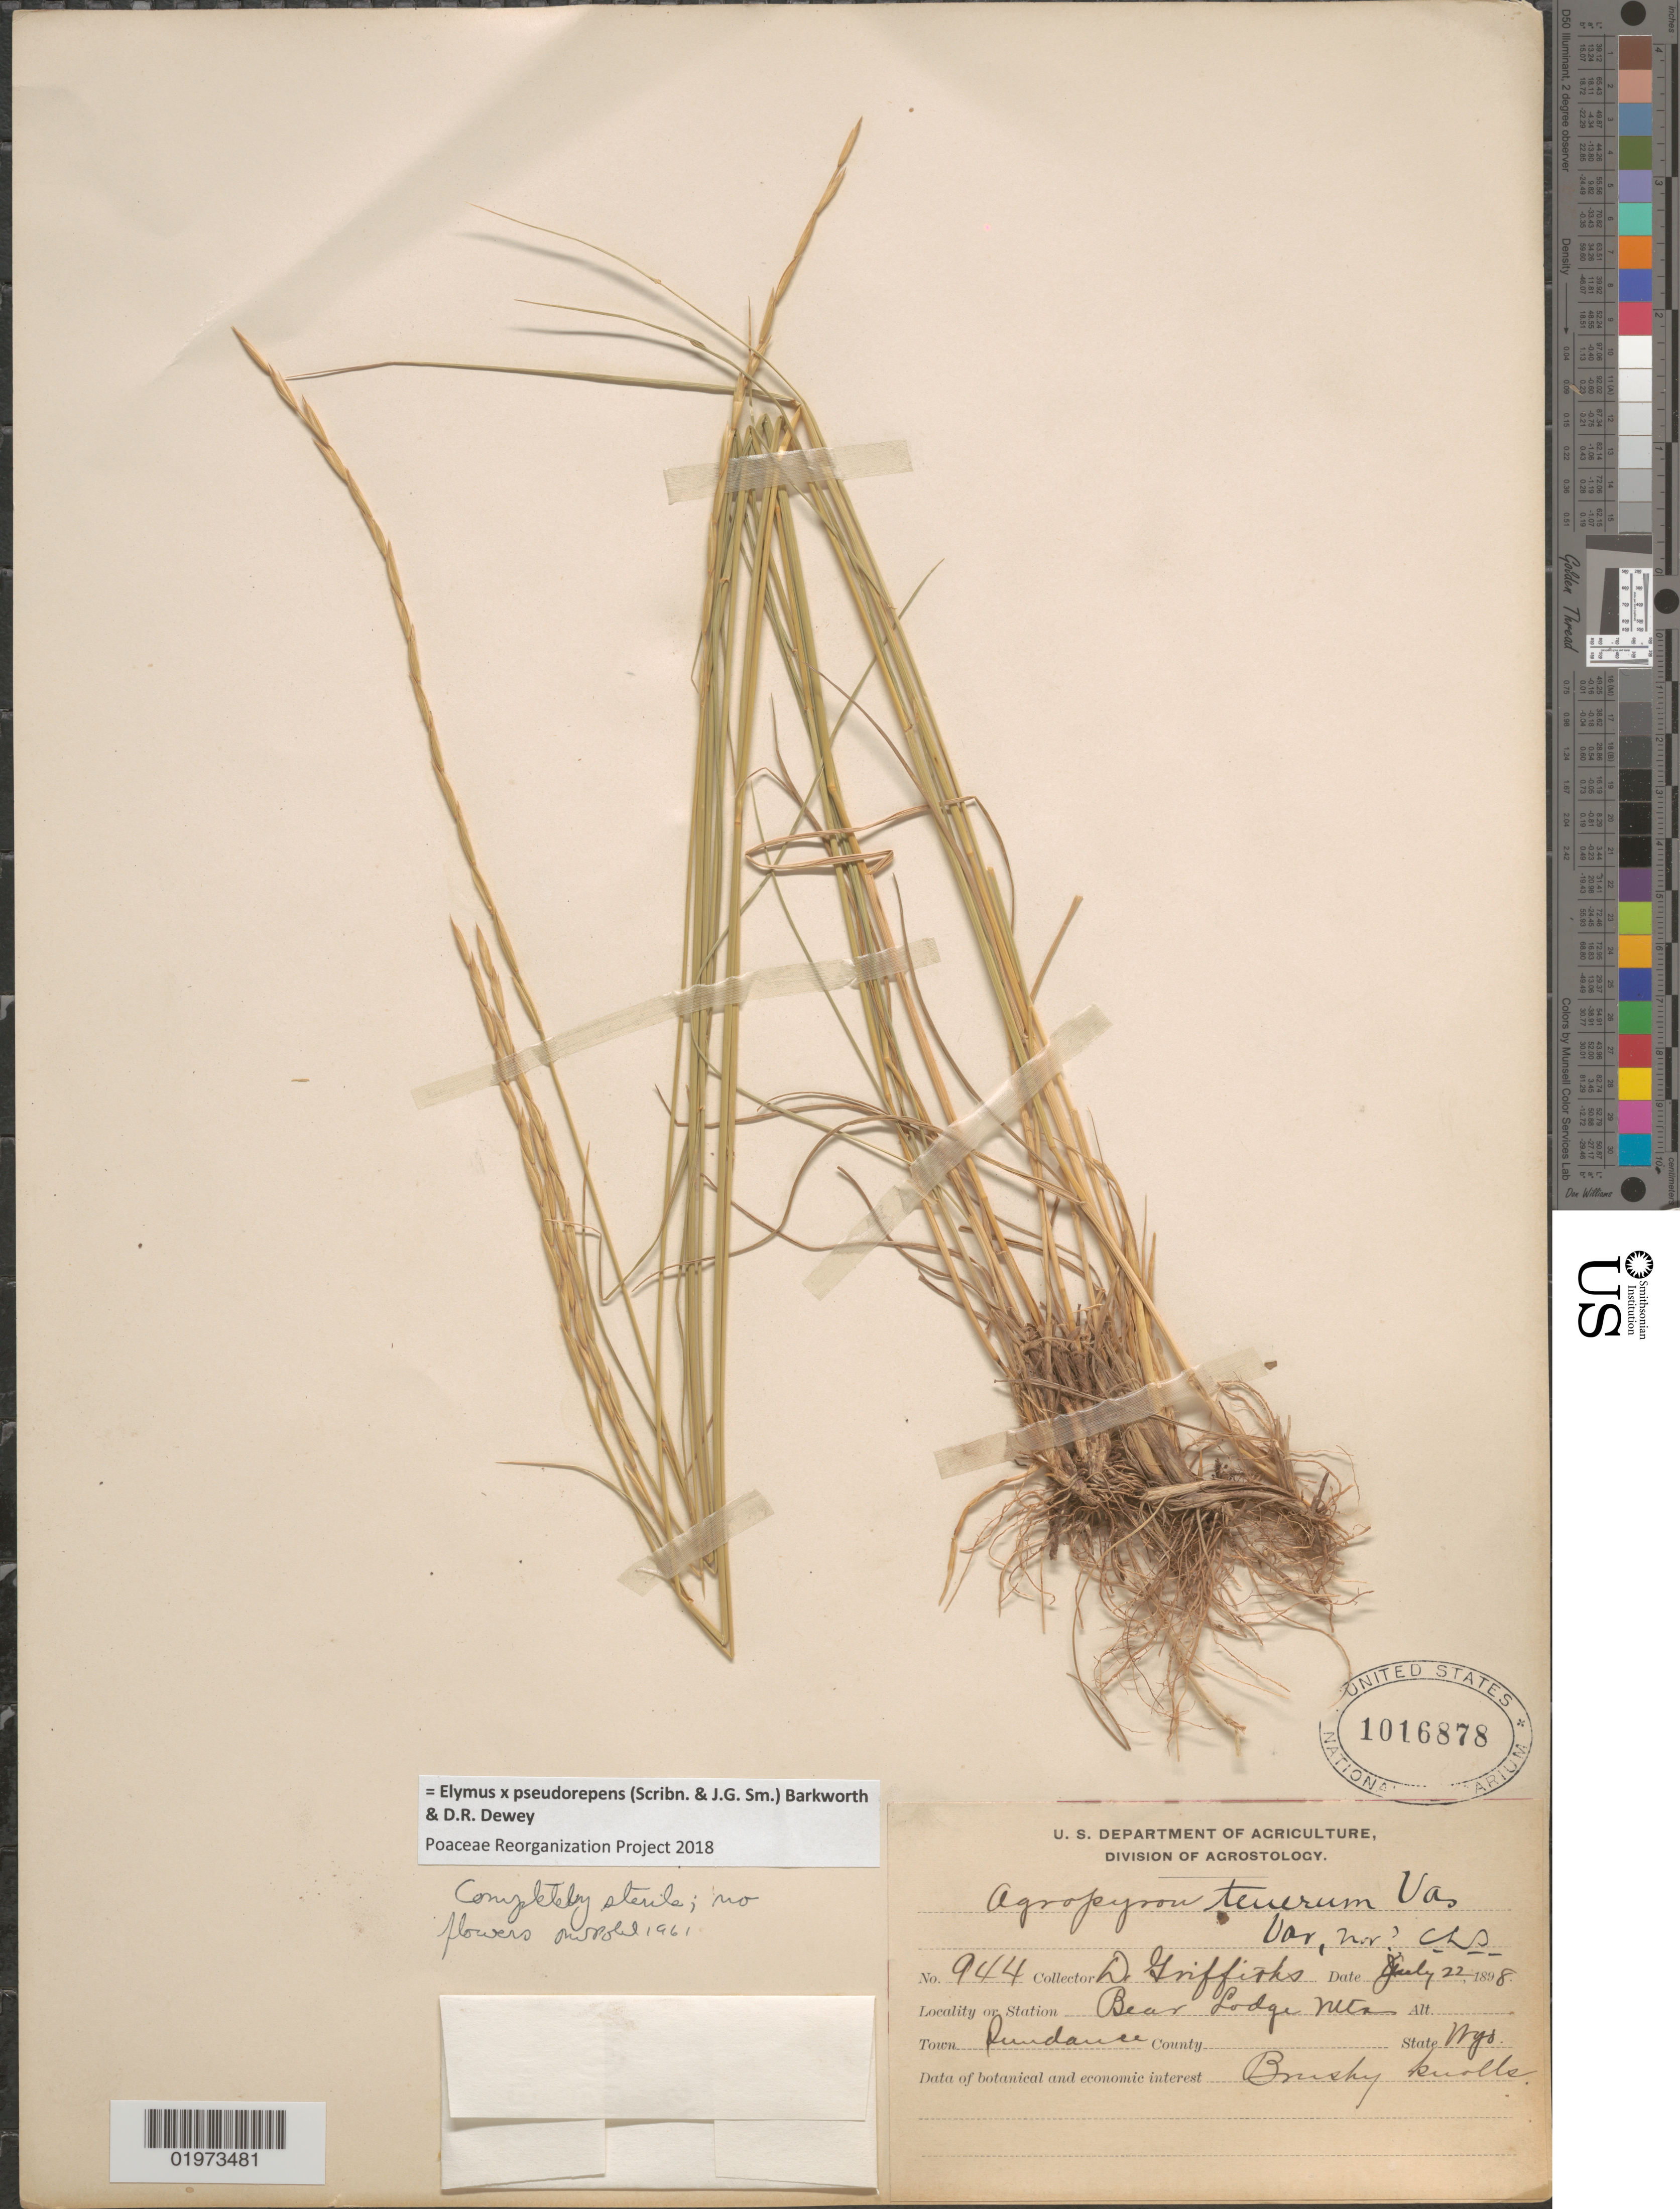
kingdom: Plantae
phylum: Tracheophyta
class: Liliopsida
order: Poales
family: Poaceae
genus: Elymus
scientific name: Elymus x pseudorepens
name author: (Scribn. & J.G. Sm.) Barkworth & Dewey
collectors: D. Griffiths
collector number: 944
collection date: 1898-07-22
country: United States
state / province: Wyoming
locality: Bear Lodge Mtn. Town Sundance.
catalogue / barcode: US 1016878